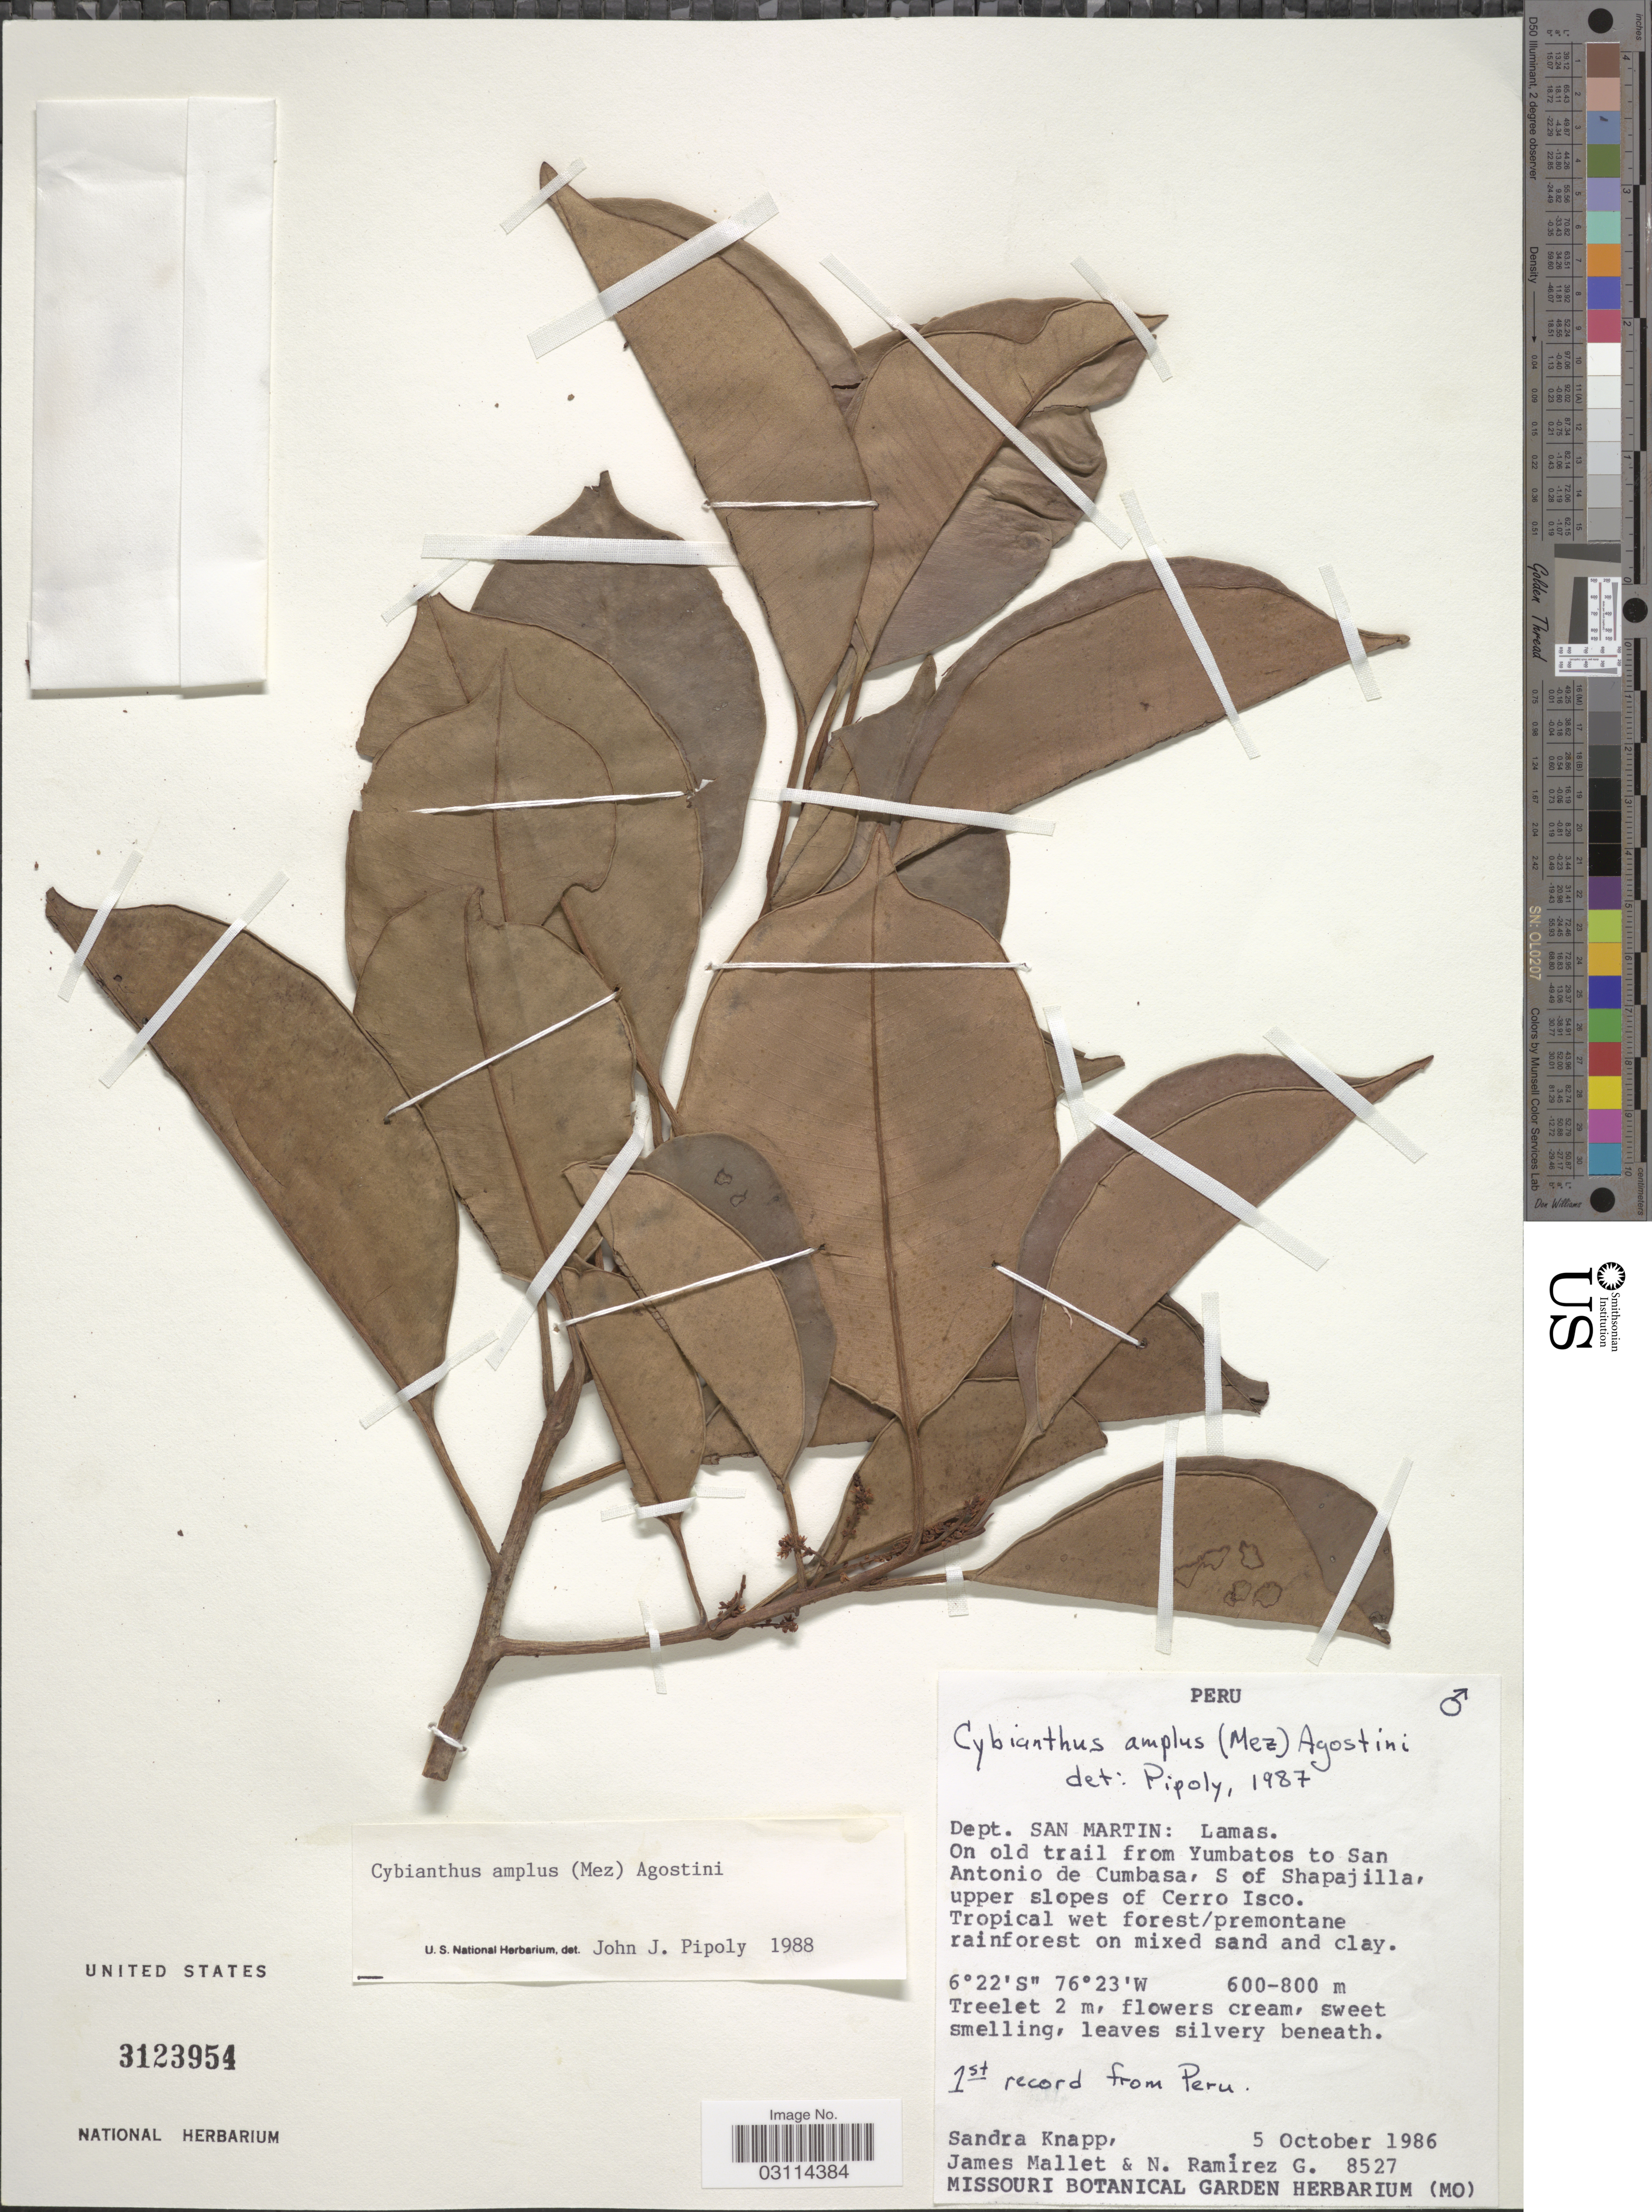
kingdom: Plantae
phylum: Tracheophyta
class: Magnoliopsida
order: Ericales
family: Primulaceae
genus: Cybianthus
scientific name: Cybianthus amplus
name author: (Mez) G. Agostini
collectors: S. Knapp, J. Mallet & N. Ramirez G.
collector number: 8527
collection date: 1986-10-05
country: Peru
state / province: San Martín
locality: Dept. San Martin: Lamas. On old trail from Yumbatos to San Antonio de Cumbasa, S of Shapajilla, upper slopes of Cerro Isco.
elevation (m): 600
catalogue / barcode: US 3123954